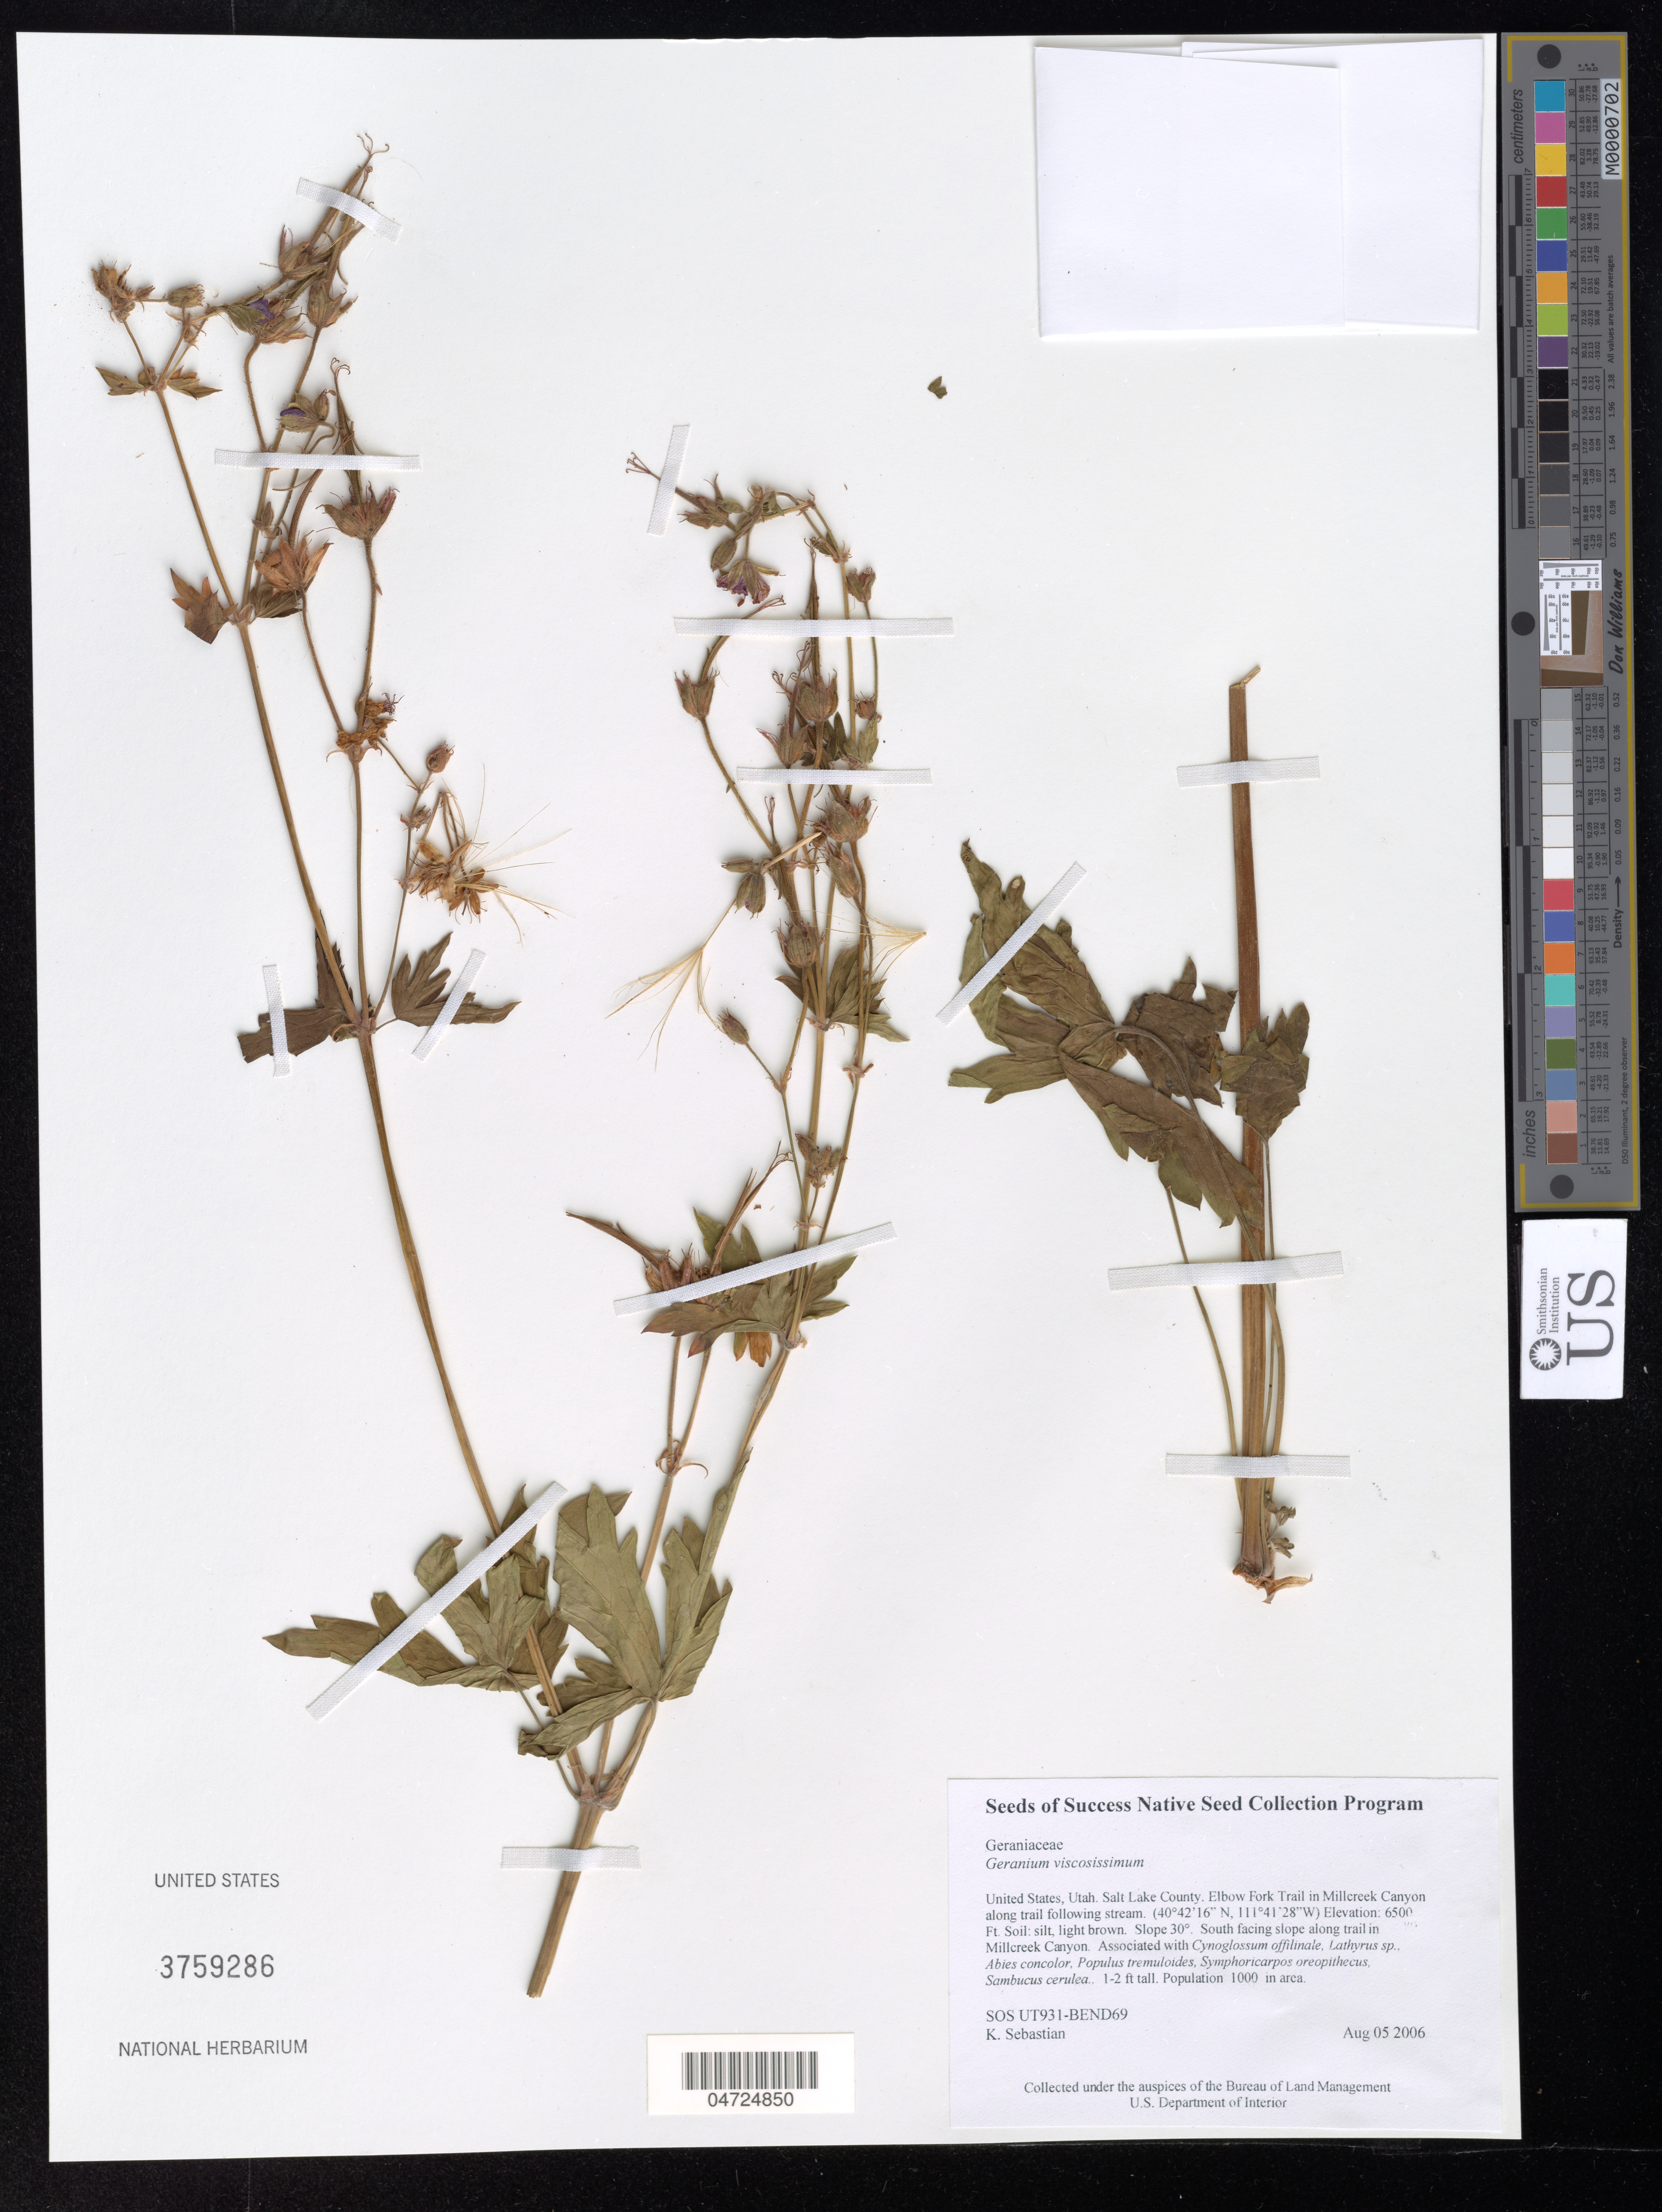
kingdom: Plantae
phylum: Tracheophyta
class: Magnoliopsida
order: Geraniales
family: Geraniaceae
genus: Geranium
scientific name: Geranium viscosissimum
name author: Fisch. & C.A. Mey.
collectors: K. Sebastian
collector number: SOS UT931-BEND69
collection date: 2006-08-05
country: United States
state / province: Utah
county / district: Salt Lake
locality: Salt Lake County. Elbow Fork Trail in Millcreek Canyon along trail following stream. South facing slope along trail in Millcreek Canyon.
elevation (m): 1981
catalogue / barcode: US 3759286